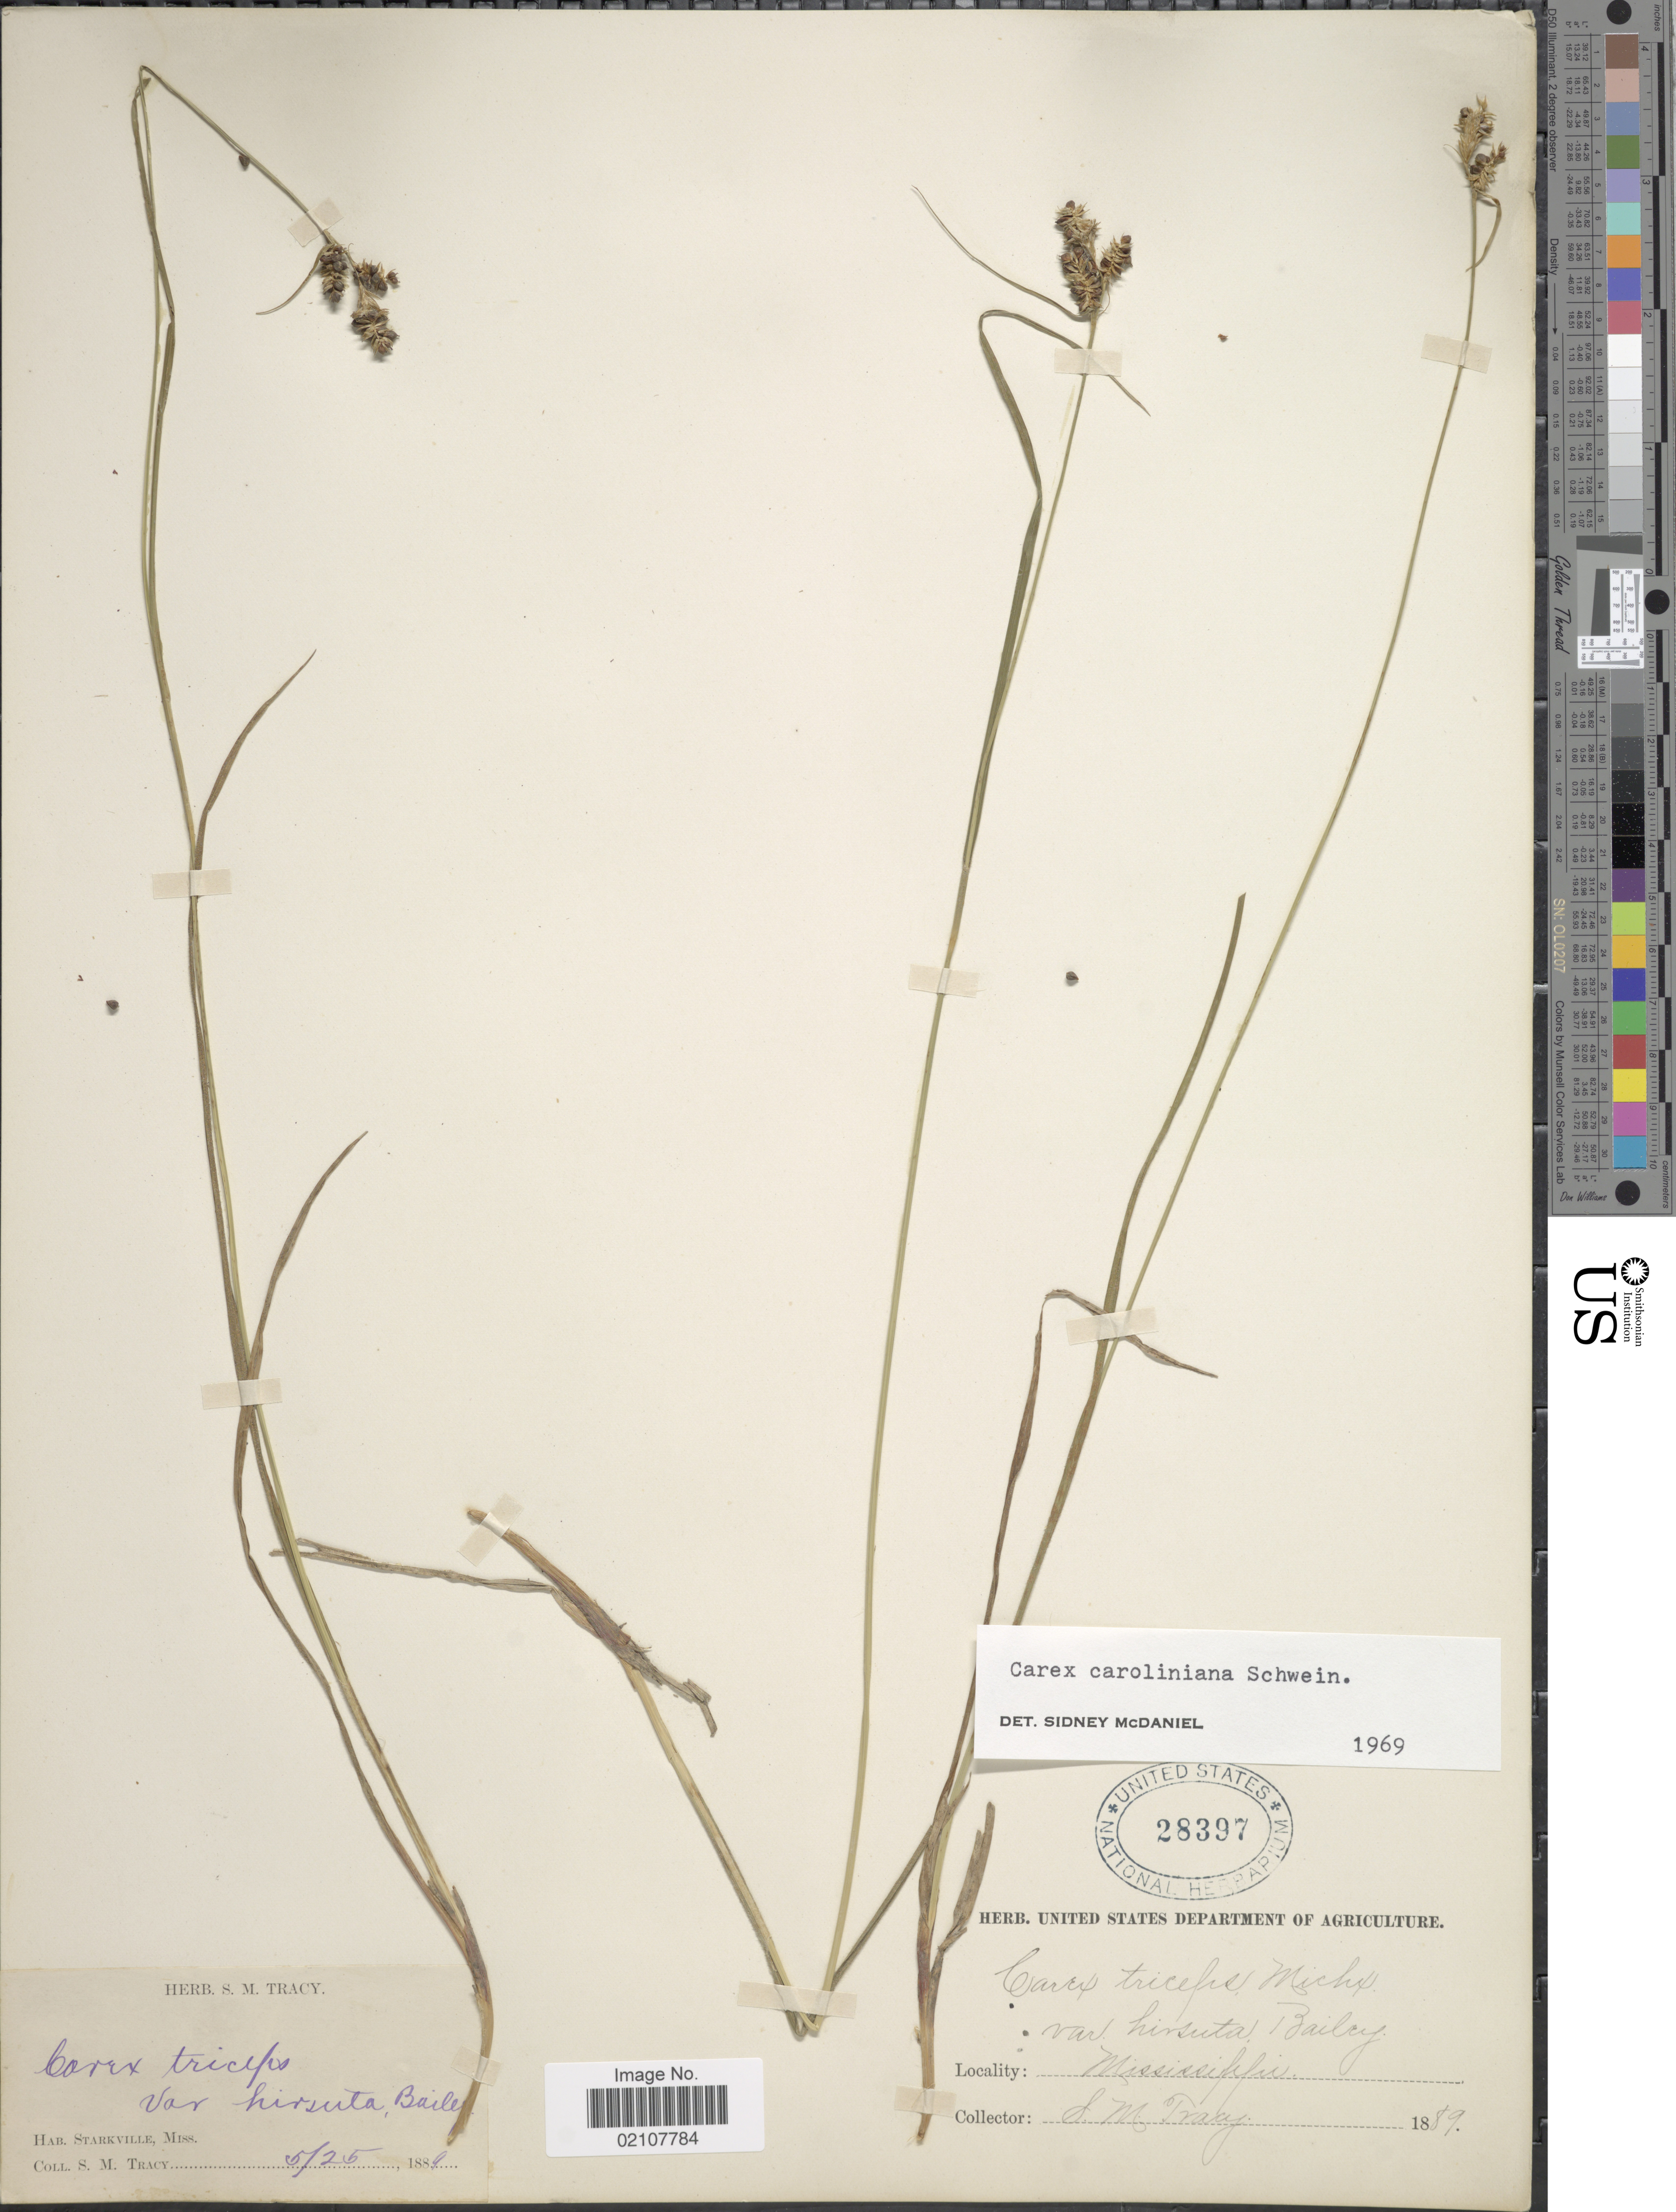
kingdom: Plantae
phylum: Tracheophyta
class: Liliopsida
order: Poales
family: Cyperaceae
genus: Carex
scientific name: Carex caroliniana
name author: Schwein.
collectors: S. M. Tracy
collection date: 1889-05-25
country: United States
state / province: Mississippi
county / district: Oktibbeha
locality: Starkville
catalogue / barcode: US 28397